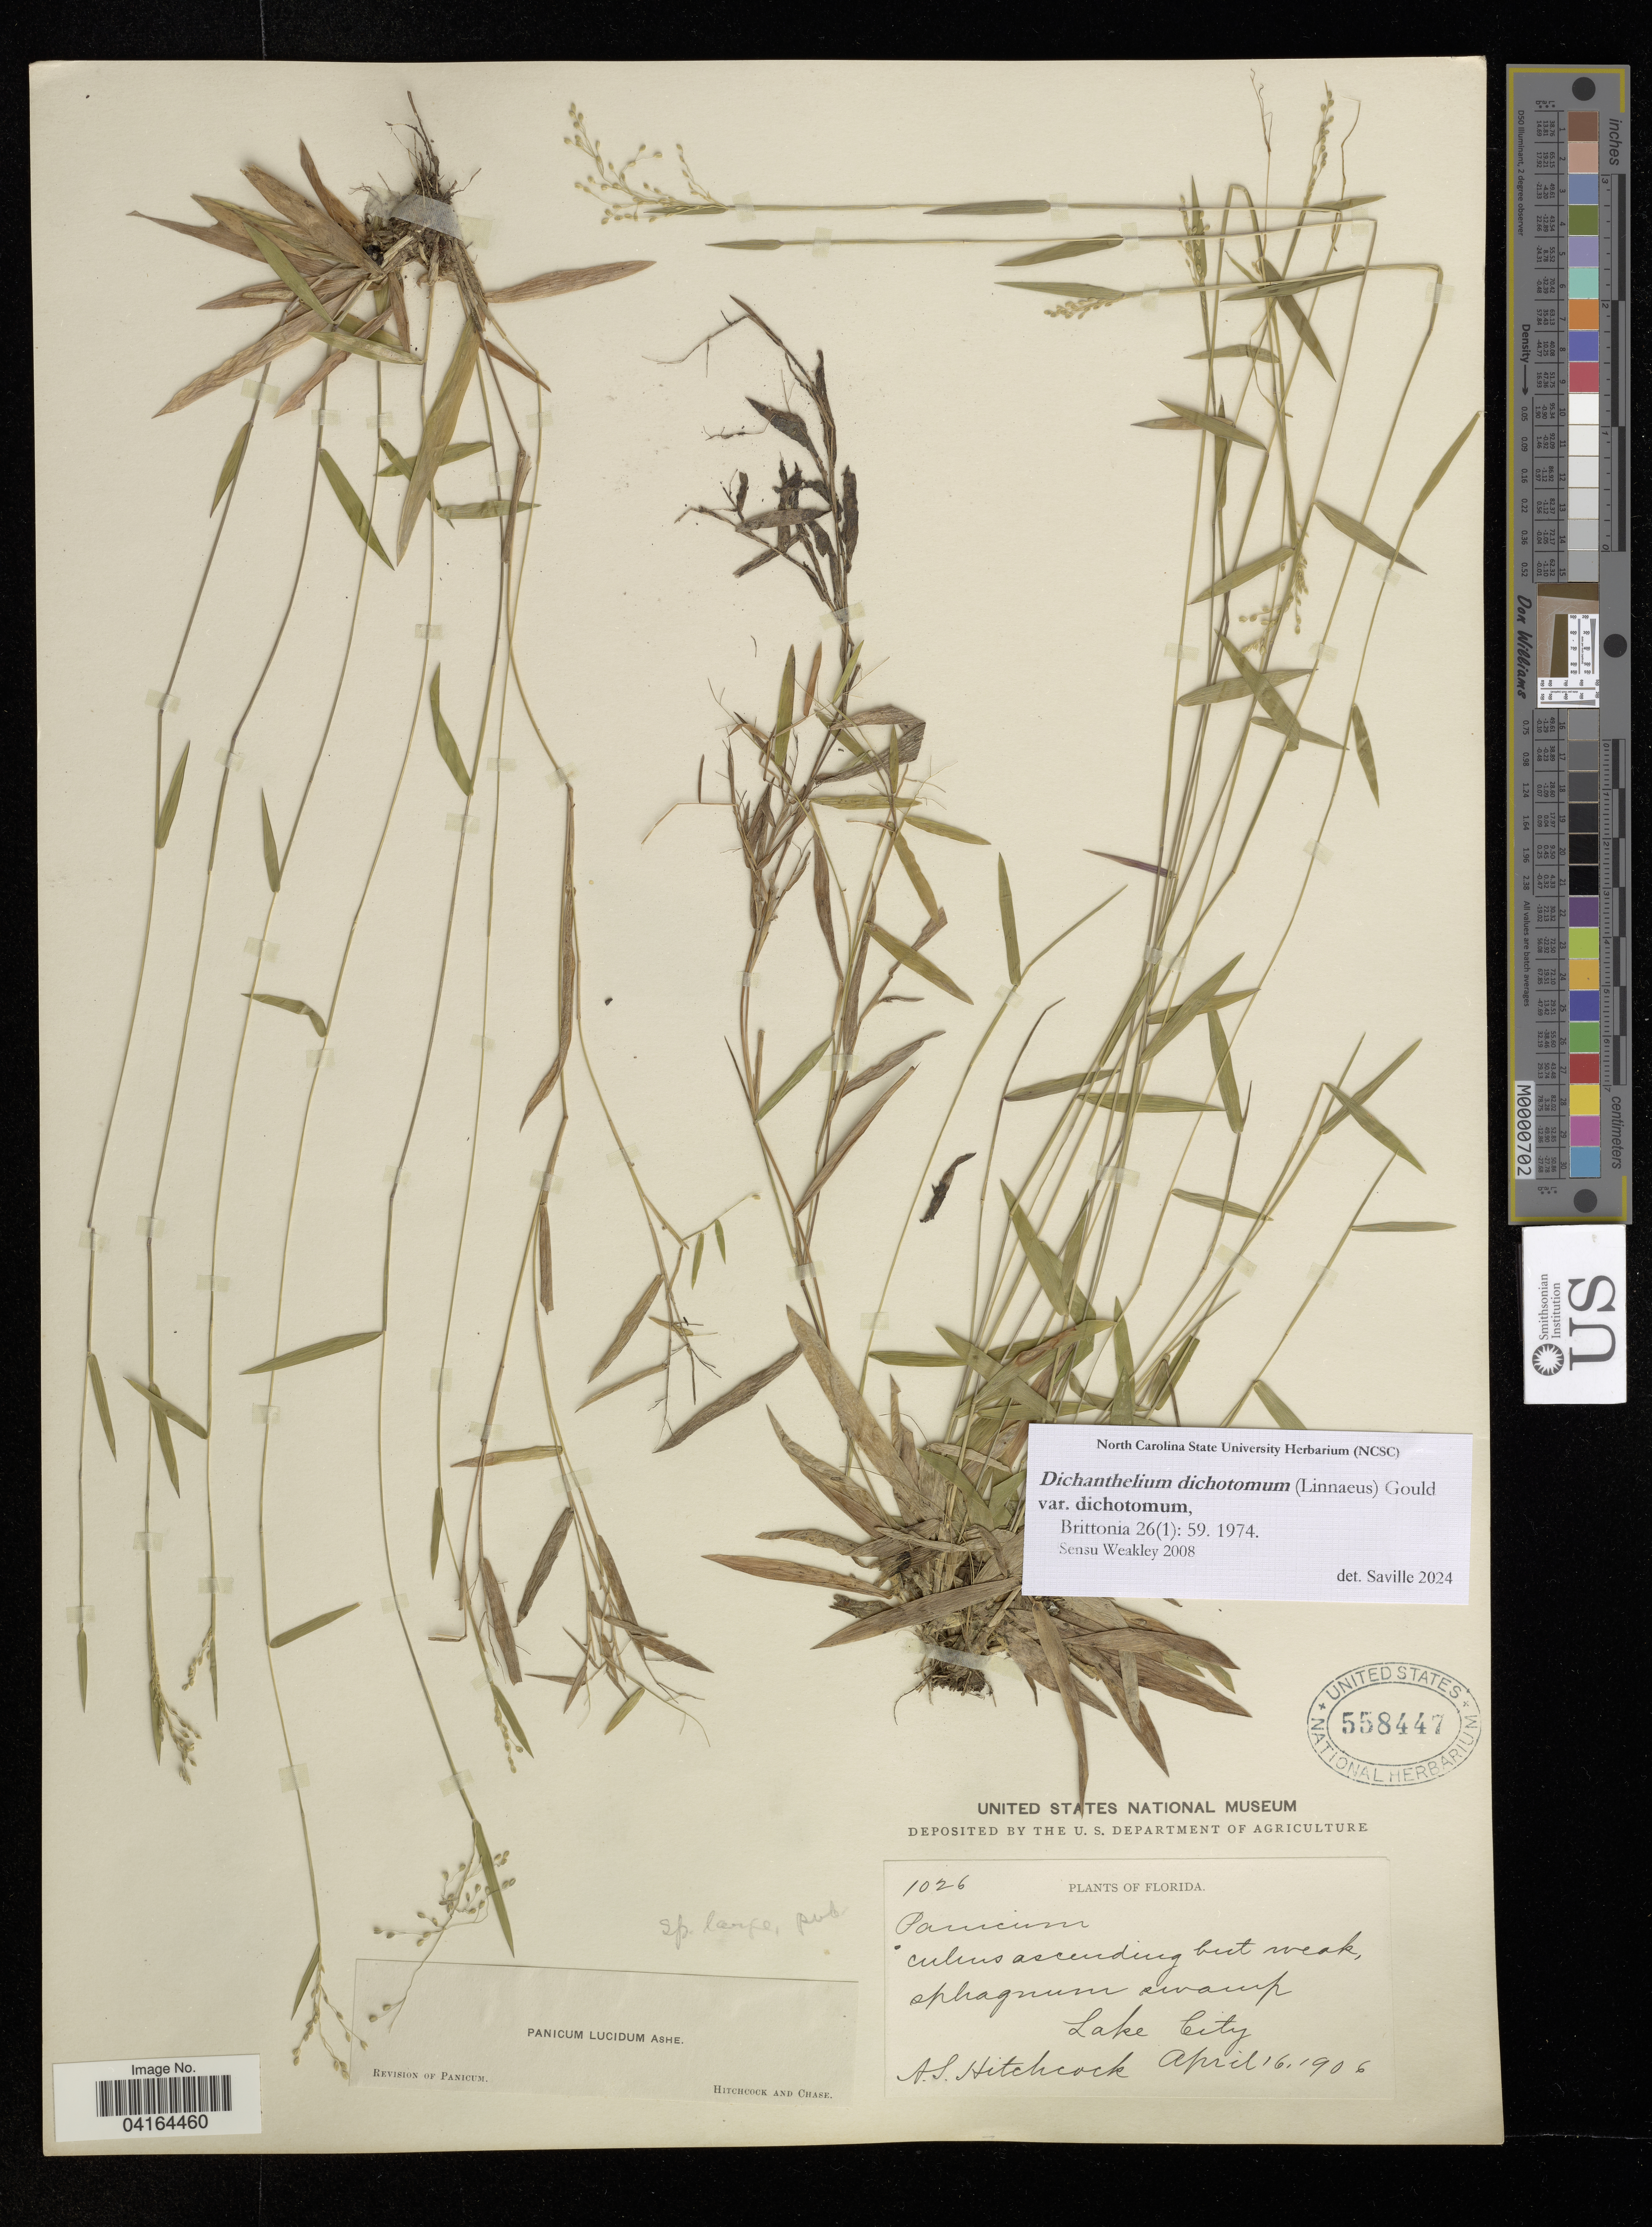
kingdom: Plantae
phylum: Tracheophyta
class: Liliopsida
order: Poales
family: Poaceae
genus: Dichanthelium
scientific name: Dichanthelium dichotomum var. dichotomum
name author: (L.) Gould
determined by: Saville, A. C., (NCSC), North Carolina State University (UNITED STATES)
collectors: A. Hitchcock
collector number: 1026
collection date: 1906-04-16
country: United States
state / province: Florida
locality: Lake City.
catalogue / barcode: US 558447